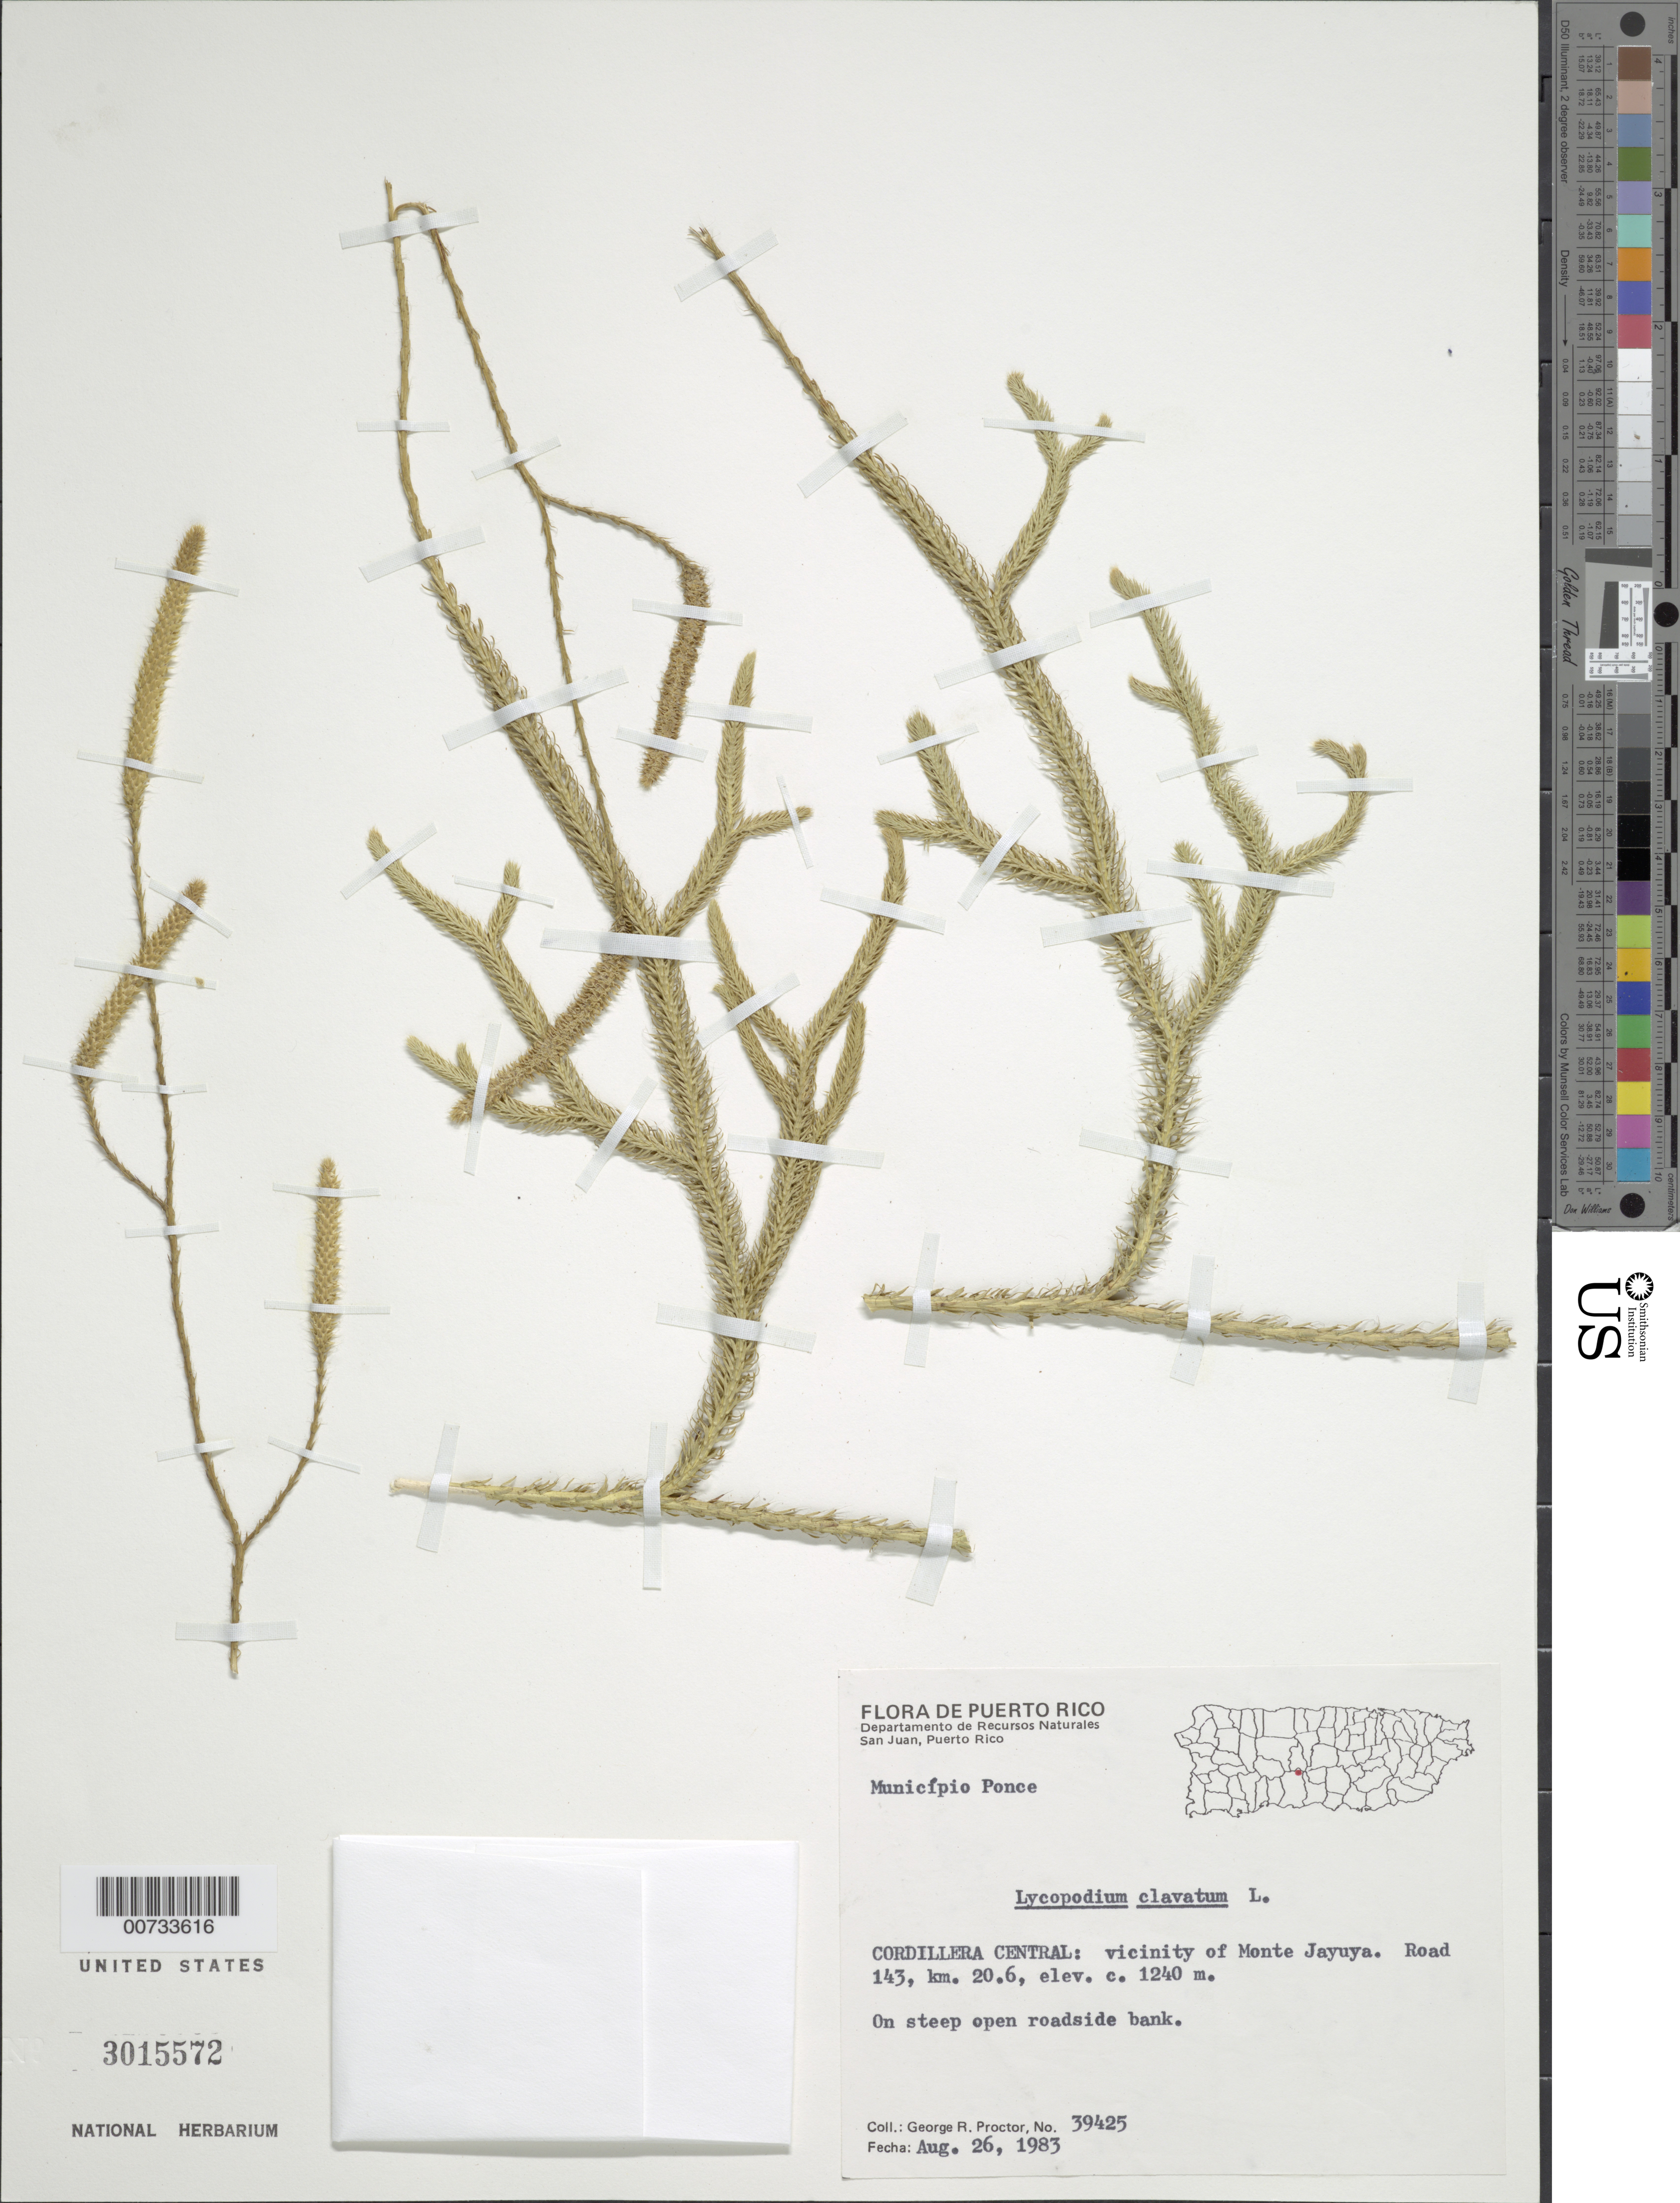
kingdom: Plantae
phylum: Tracheophyta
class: Lycopodiopsida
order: Lycopodiales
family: Lycopodiaceae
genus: Lycopodium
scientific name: Lycopodium clavatum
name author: L.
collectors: G. R. Proctor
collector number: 39425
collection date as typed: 26 Aug 1983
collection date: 1983-08-26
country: Puerto Rico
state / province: Ponce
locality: Cordillera Central: Vic of Monte Jayuya, Rd 143, km 20.6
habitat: On steep open roadside bank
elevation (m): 1240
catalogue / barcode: US 3015572